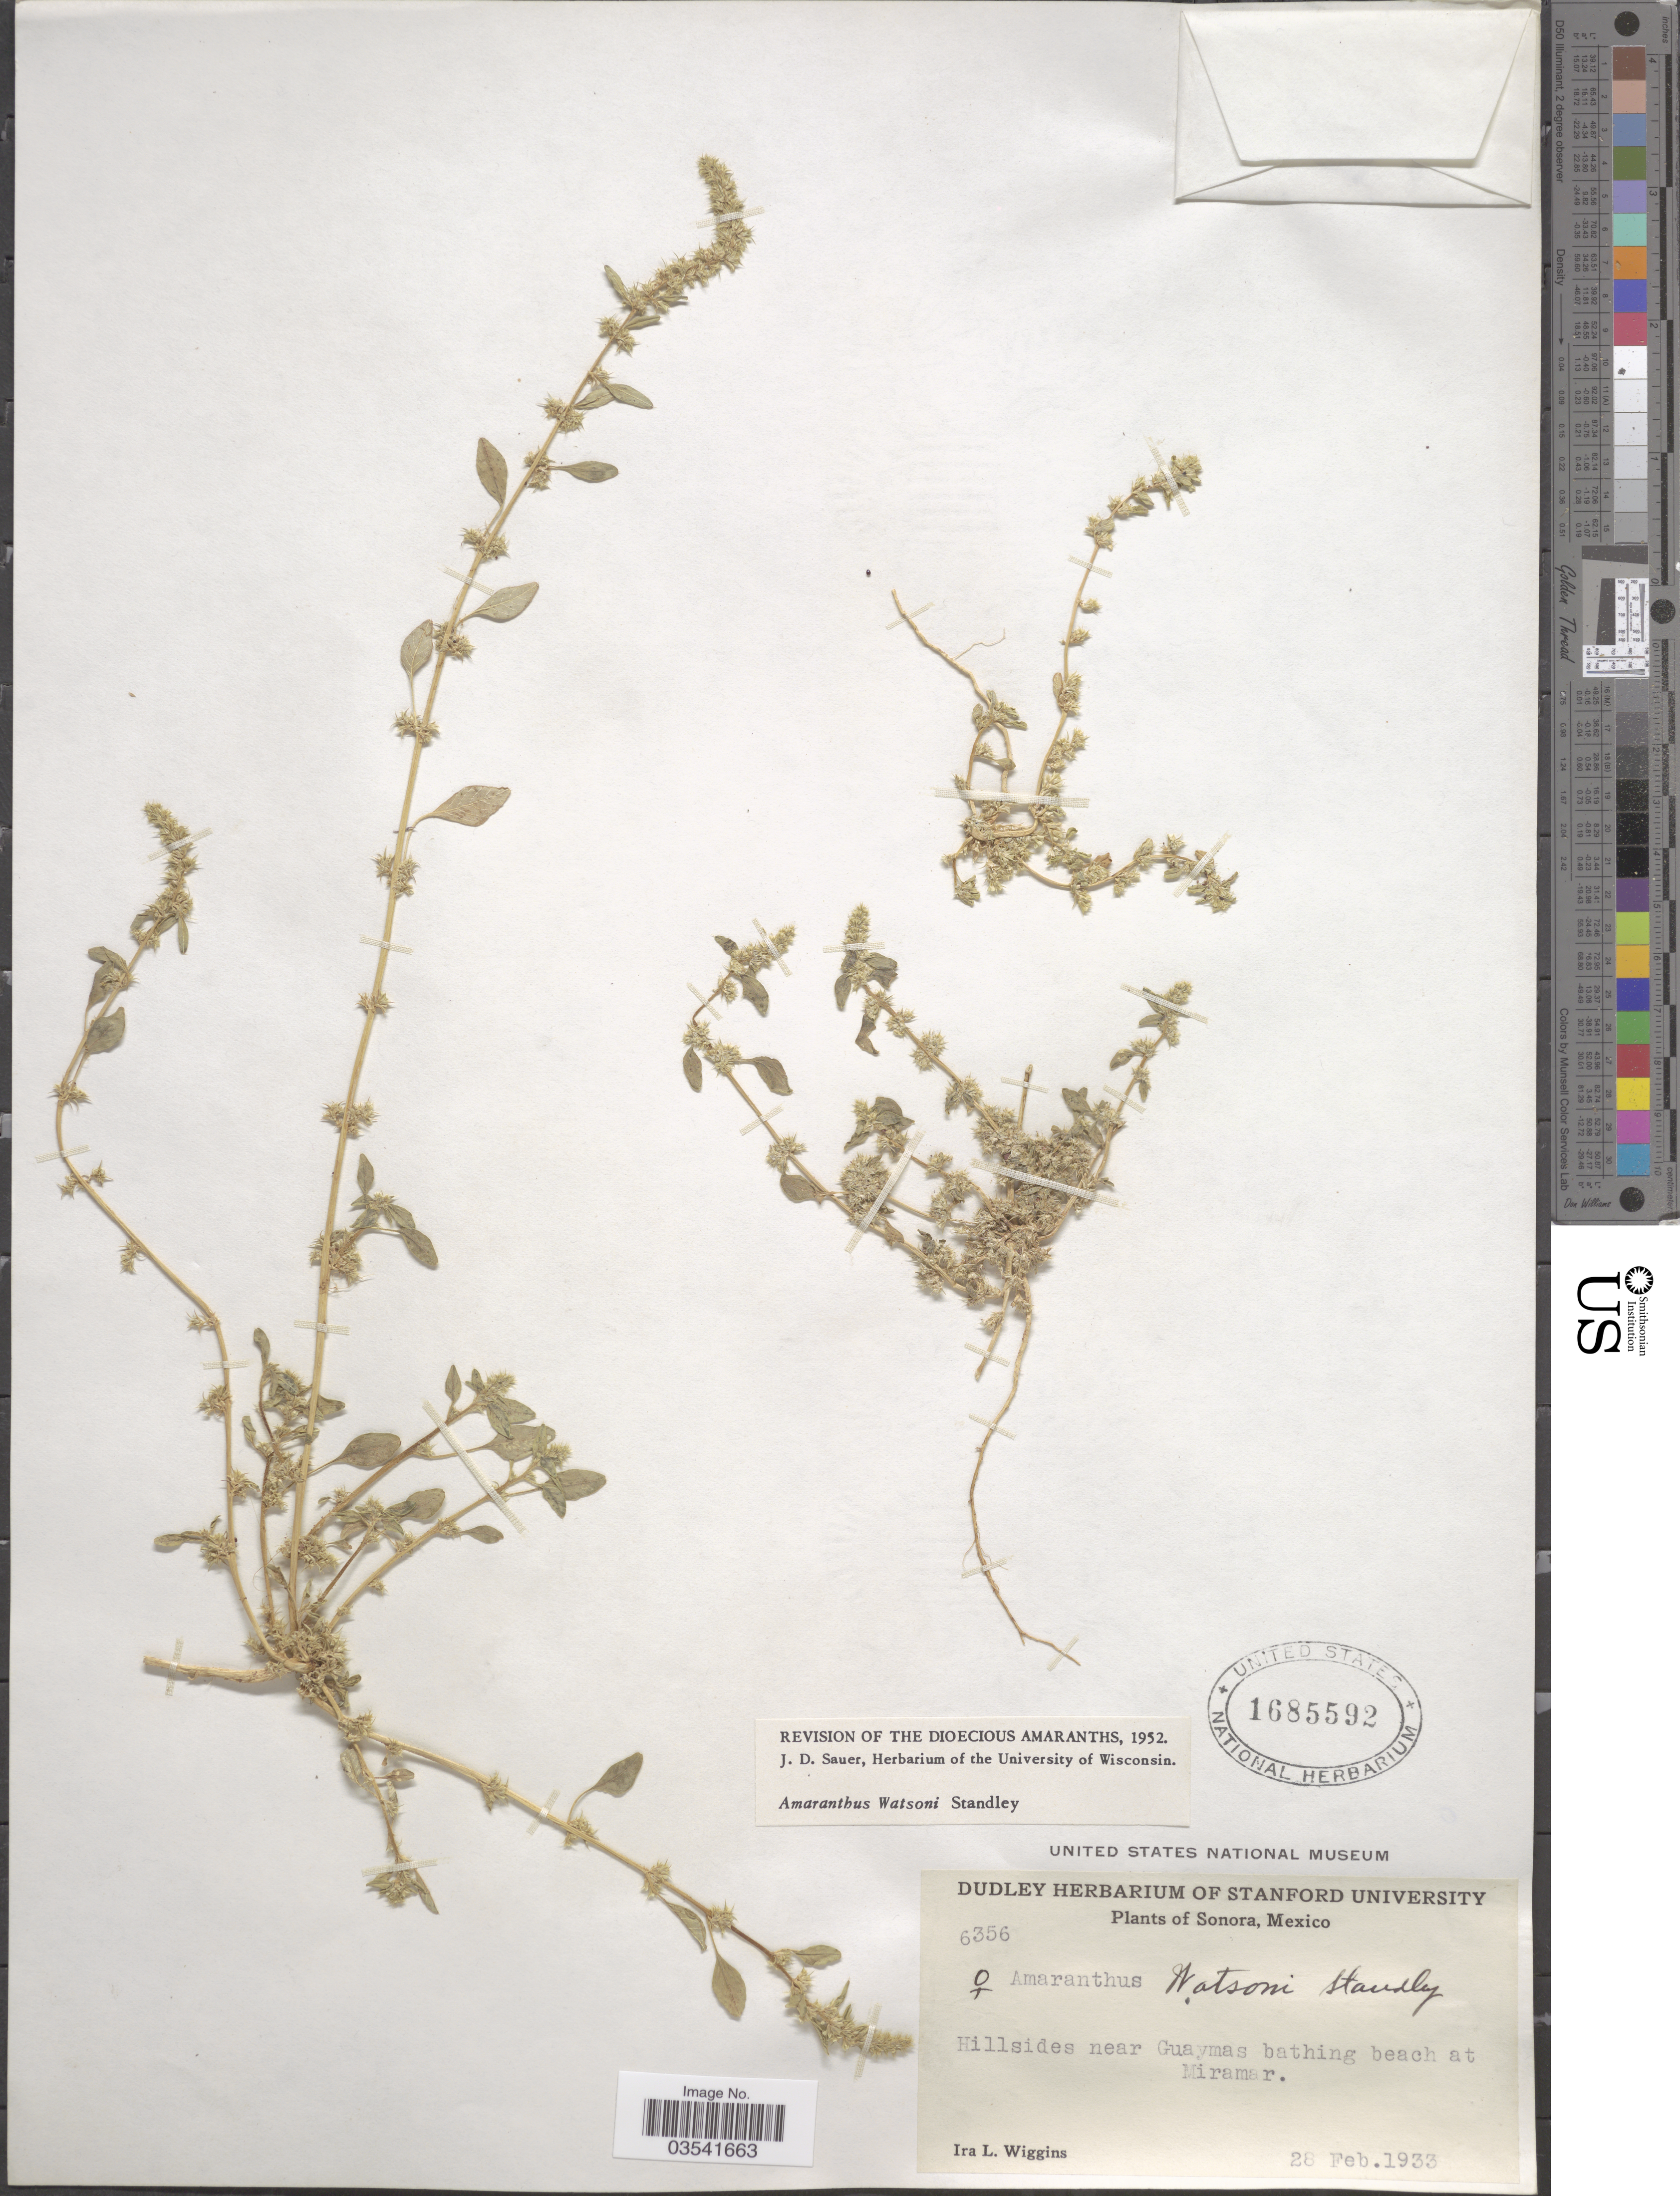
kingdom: Plantae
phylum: Tracheophyta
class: Magnoliopsida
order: Caryophyllales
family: Amaranthaceae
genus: Amaranthus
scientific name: Amaranthus watsonii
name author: Standl.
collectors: I. L. Wiggins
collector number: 6356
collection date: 1933-02-28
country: Mexico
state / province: Sonora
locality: Hillsides near Guaymas bathing beach at Miramar.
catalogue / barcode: US 1685592